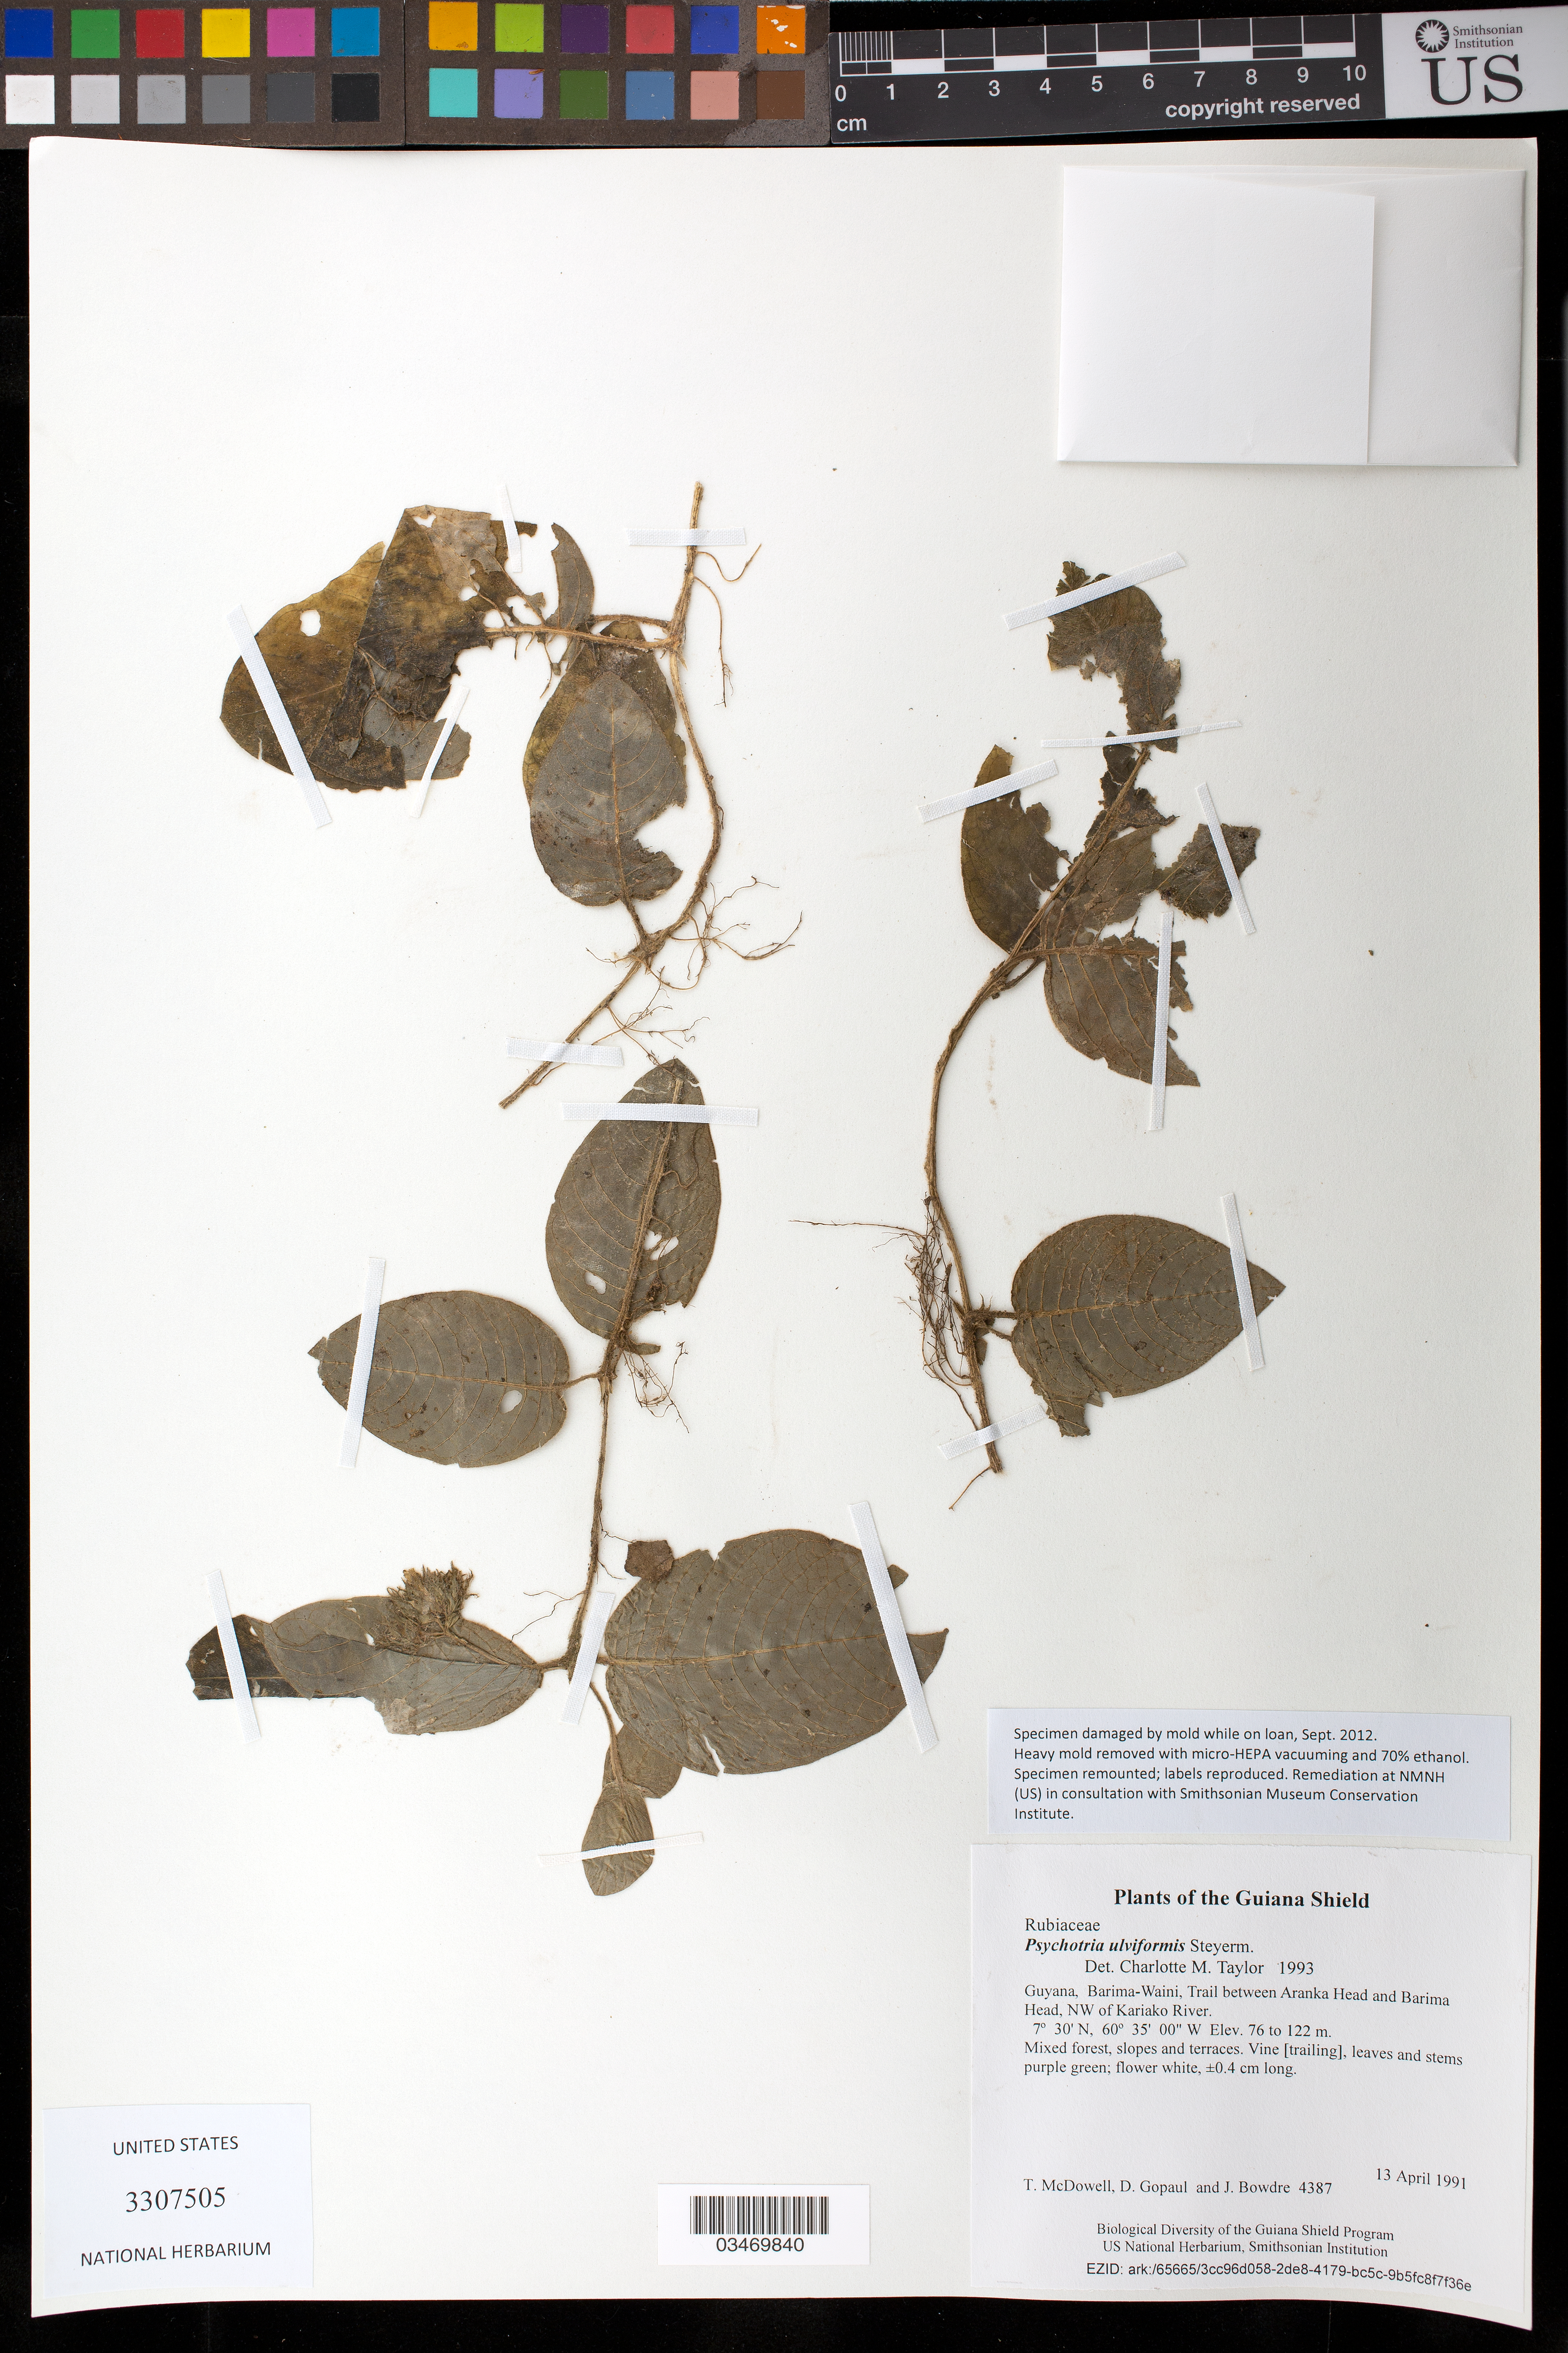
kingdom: Plantae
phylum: Tracheophyta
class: Magnoliopsida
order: Gentianales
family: Rubiaceae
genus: Psychotria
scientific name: Psychotria ulviformis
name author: Steyerm.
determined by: Taylor, Charlotte M.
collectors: T. McDowell, D. Gopaul & J. Bowdre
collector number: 4387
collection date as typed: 13 April 1991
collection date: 1991-04-13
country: Guyana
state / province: Barima-Waini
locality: Trail between Aranka Head and Barima Head, NW of Kariako River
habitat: Mixed forest, slopes and terraces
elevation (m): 76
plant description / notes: Distribution: Specimen damaged by mold while on loan, Sept. 2012. Heavy mold removed with micro-HEPA vacuuming and 70% ethanol. Specimen remounted; labels reproduced. Remediation at NMNH (US) in consultation with Smithsonian Museum Conservation Institute.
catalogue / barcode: US 3307505